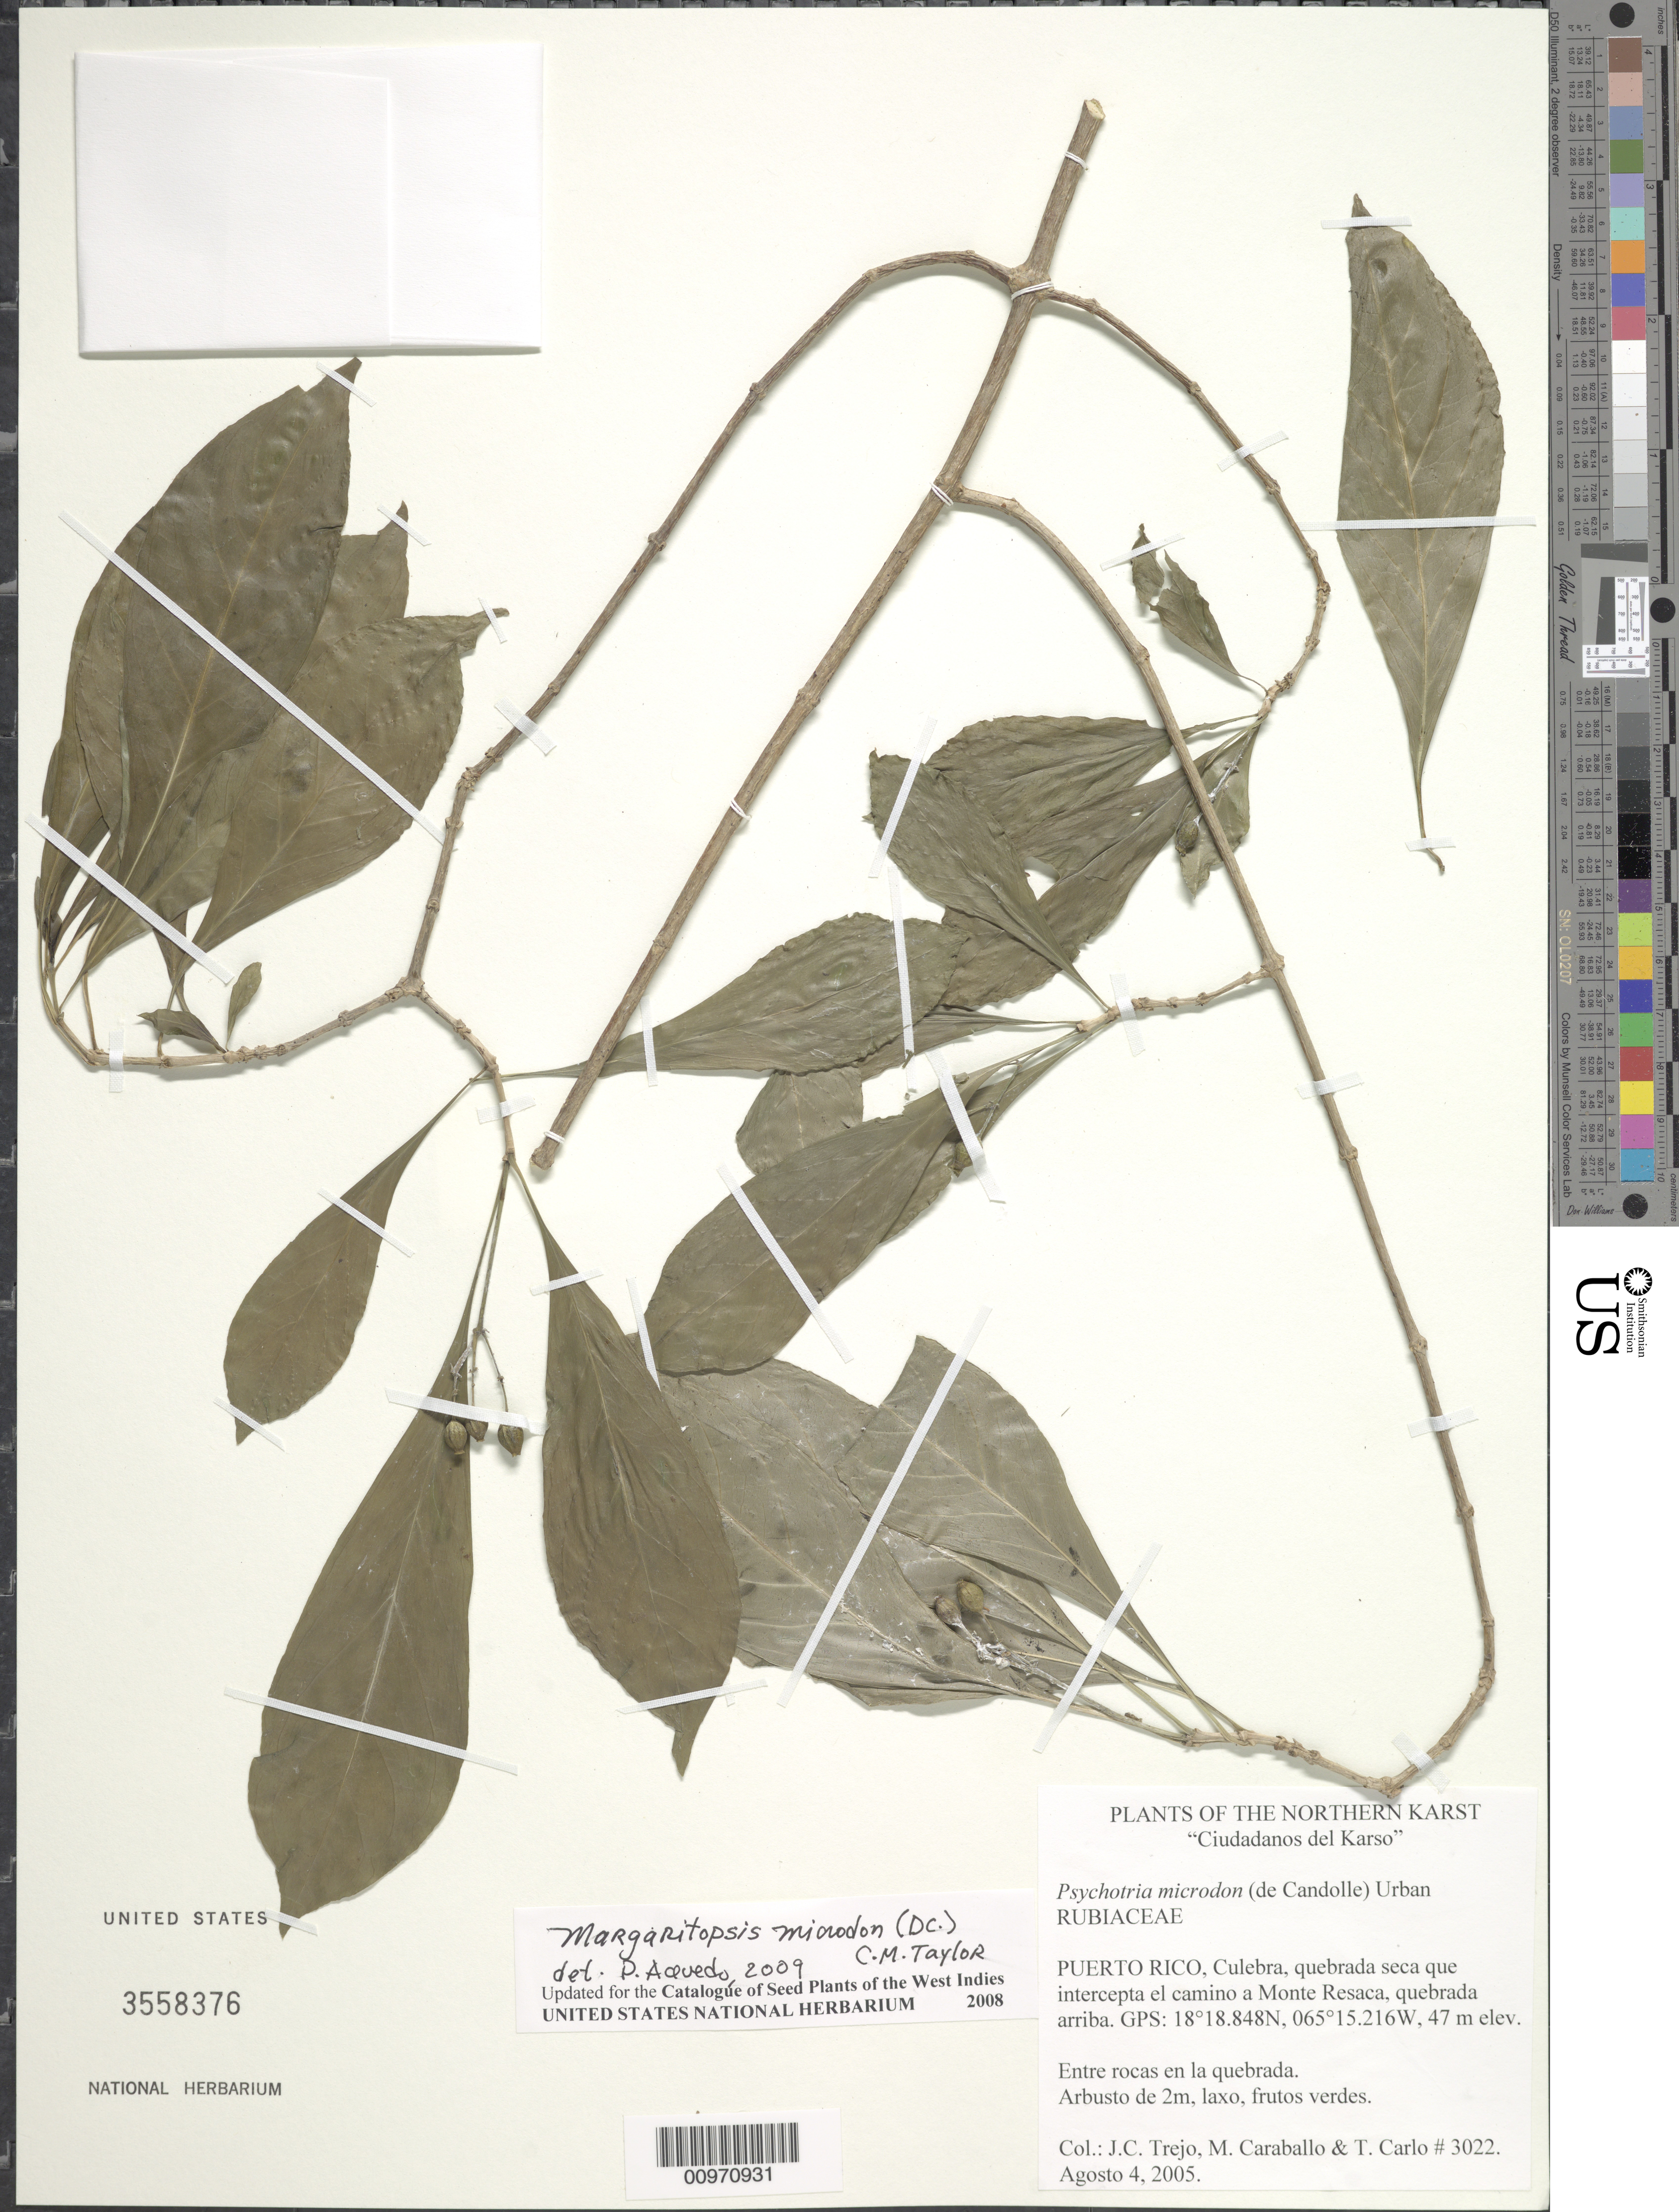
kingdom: Plantae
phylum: Tracheophyta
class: Magnoliopsida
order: Gentianales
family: Rubiaceae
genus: Margaritopsis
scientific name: Margaritopsis microdon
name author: (DC.) C.M. Taylor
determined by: Acevedo-Rodríguez, P., (BOT), Smithsonian Institution - National Museum of Natural History (UNITED STATES)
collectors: J. C. Trejo-Torres, M. Caraballo-Ortiz & T. Carlo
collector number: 3022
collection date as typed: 04 Aug 2005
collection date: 2005-08-04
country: Puerto Rico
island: Culebra I.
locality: Culebra, quebrada seca que intercepta el camino a Monte Resaca, quebrada arriba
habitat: Entre rocas en la quebrada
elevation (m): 47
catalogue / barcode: US 3558376